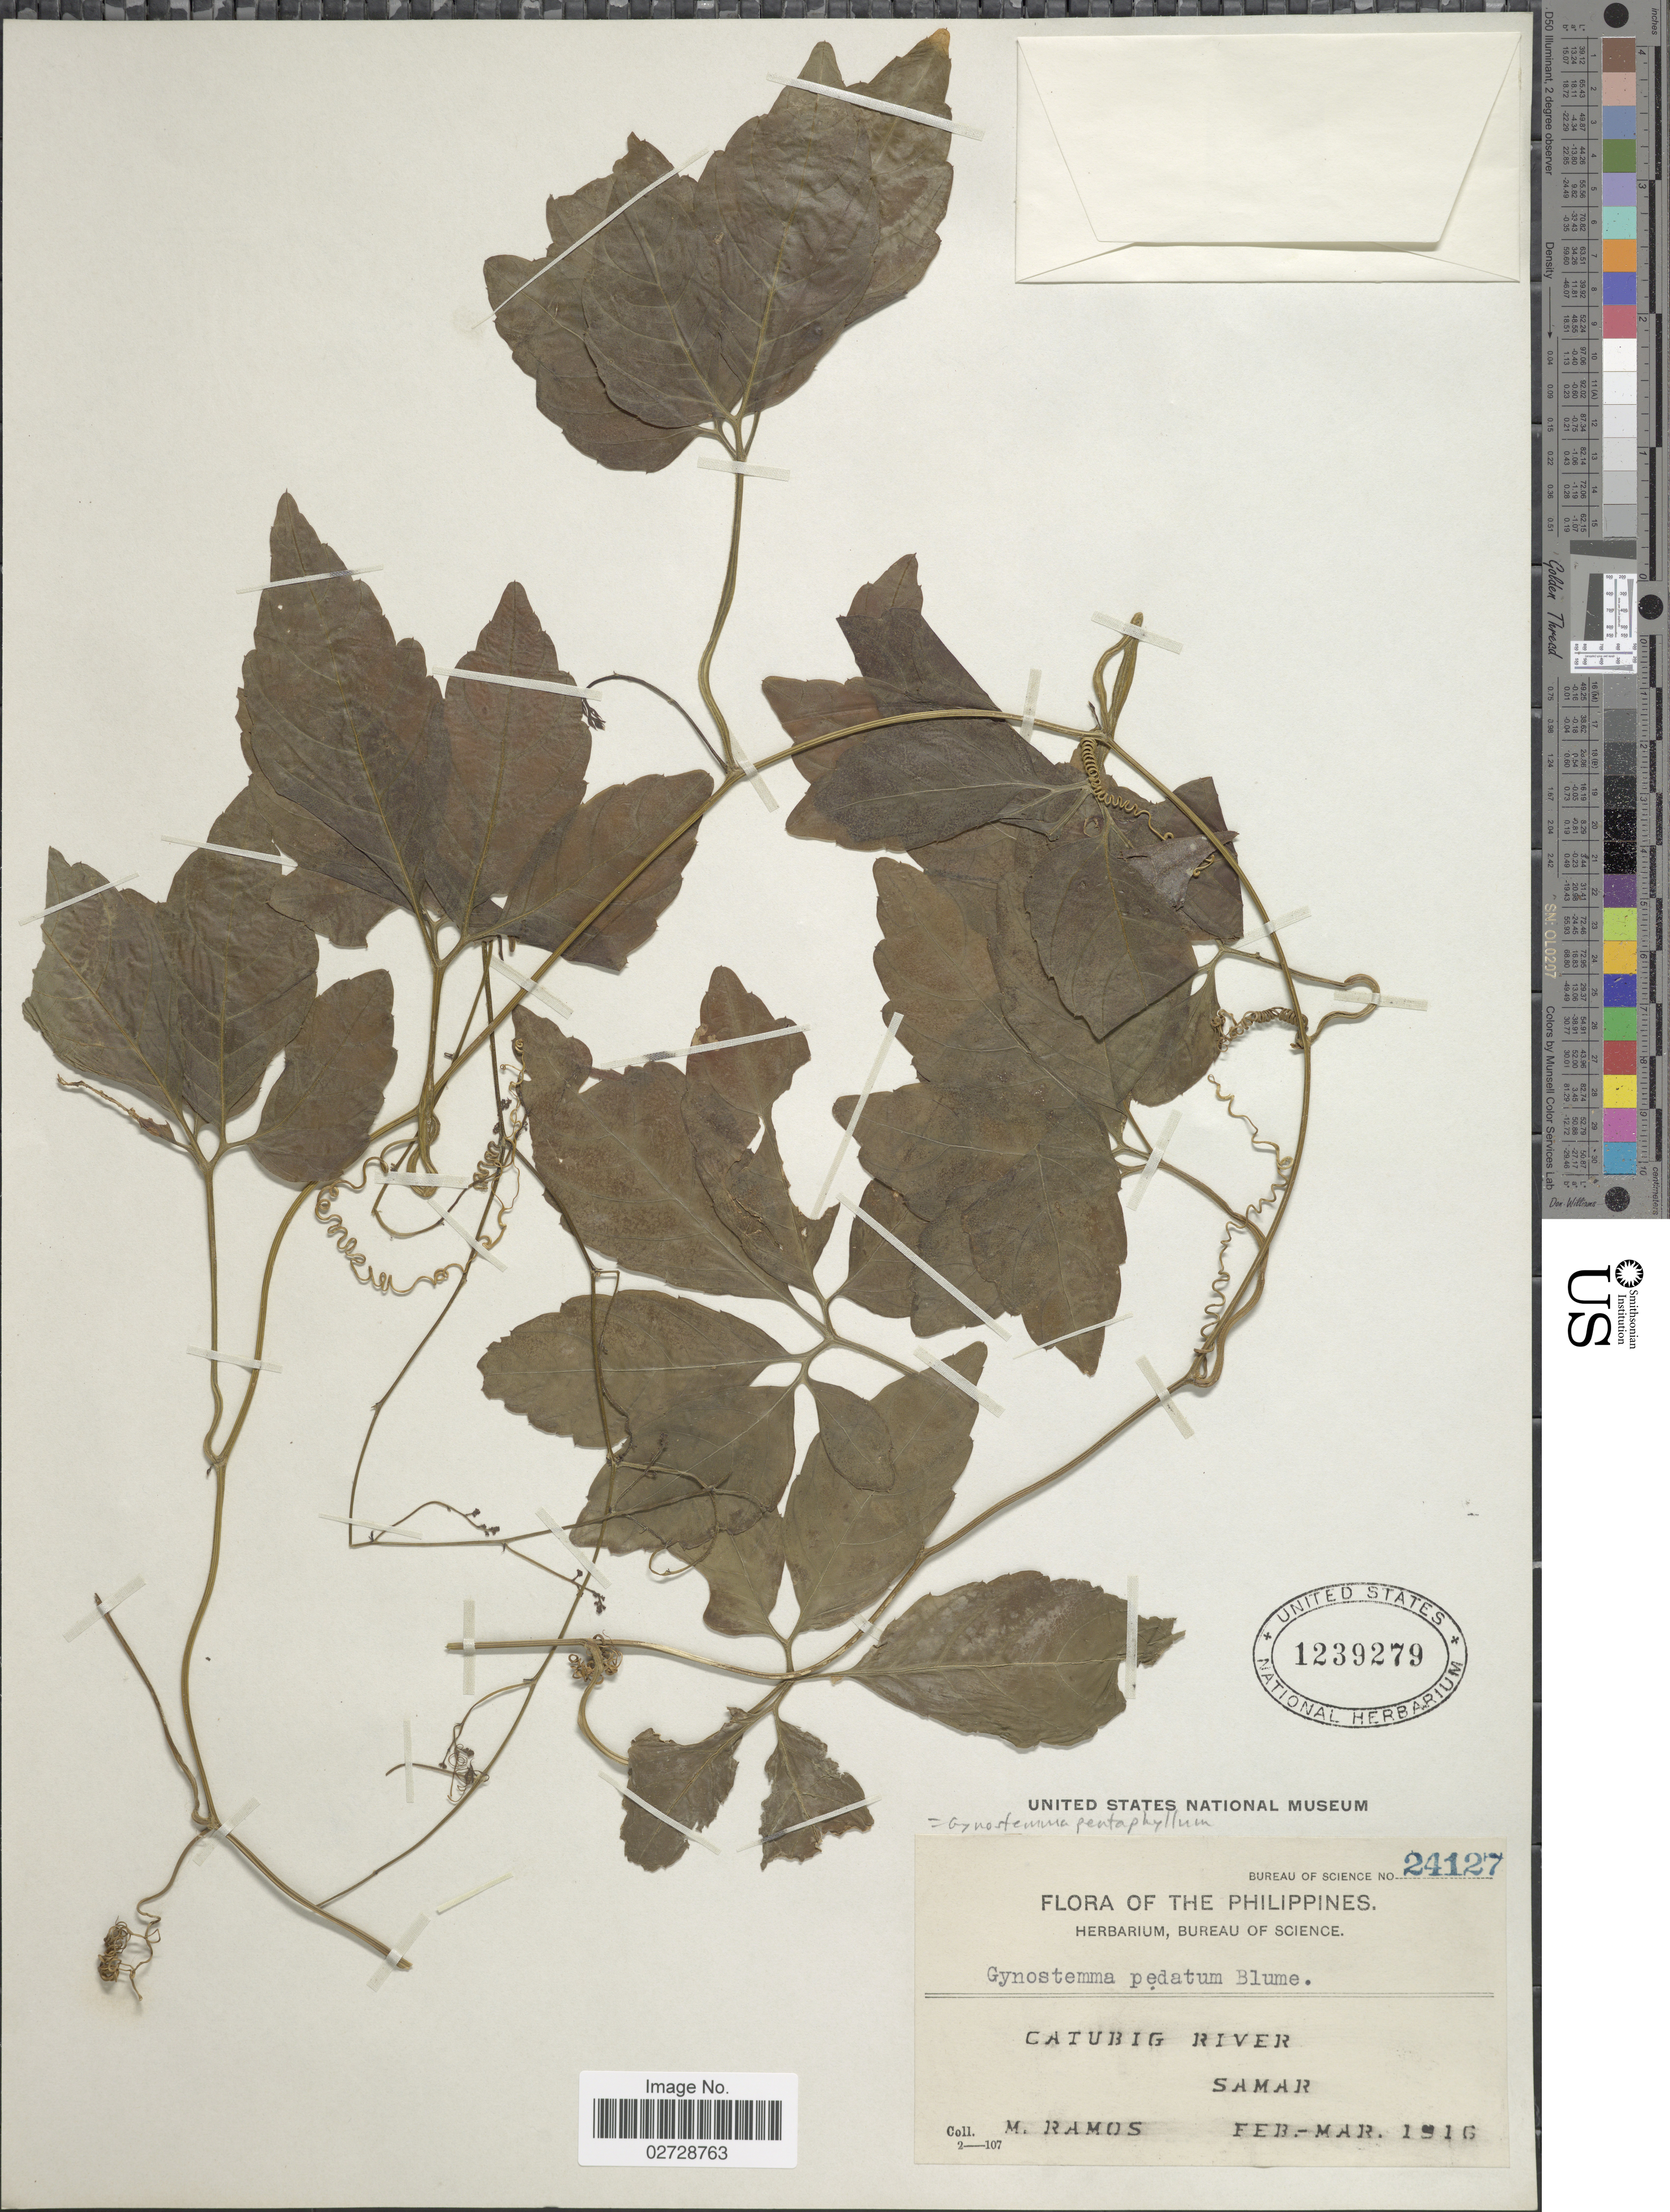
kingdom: Plantae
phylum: Tracheophyta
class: Magnoliopsida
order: Cucurbitales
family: Cucurbitaceae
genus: Gynostemma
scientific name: Gynostemma pentaphyllum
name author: (Thunb.) Makino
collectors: M. Ramos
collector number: Bureau of Science24127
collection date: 1916-02/1916-03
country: Philippines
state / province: Eastern Visayas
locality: Catubig River. Samar.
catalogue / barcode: US 1239279